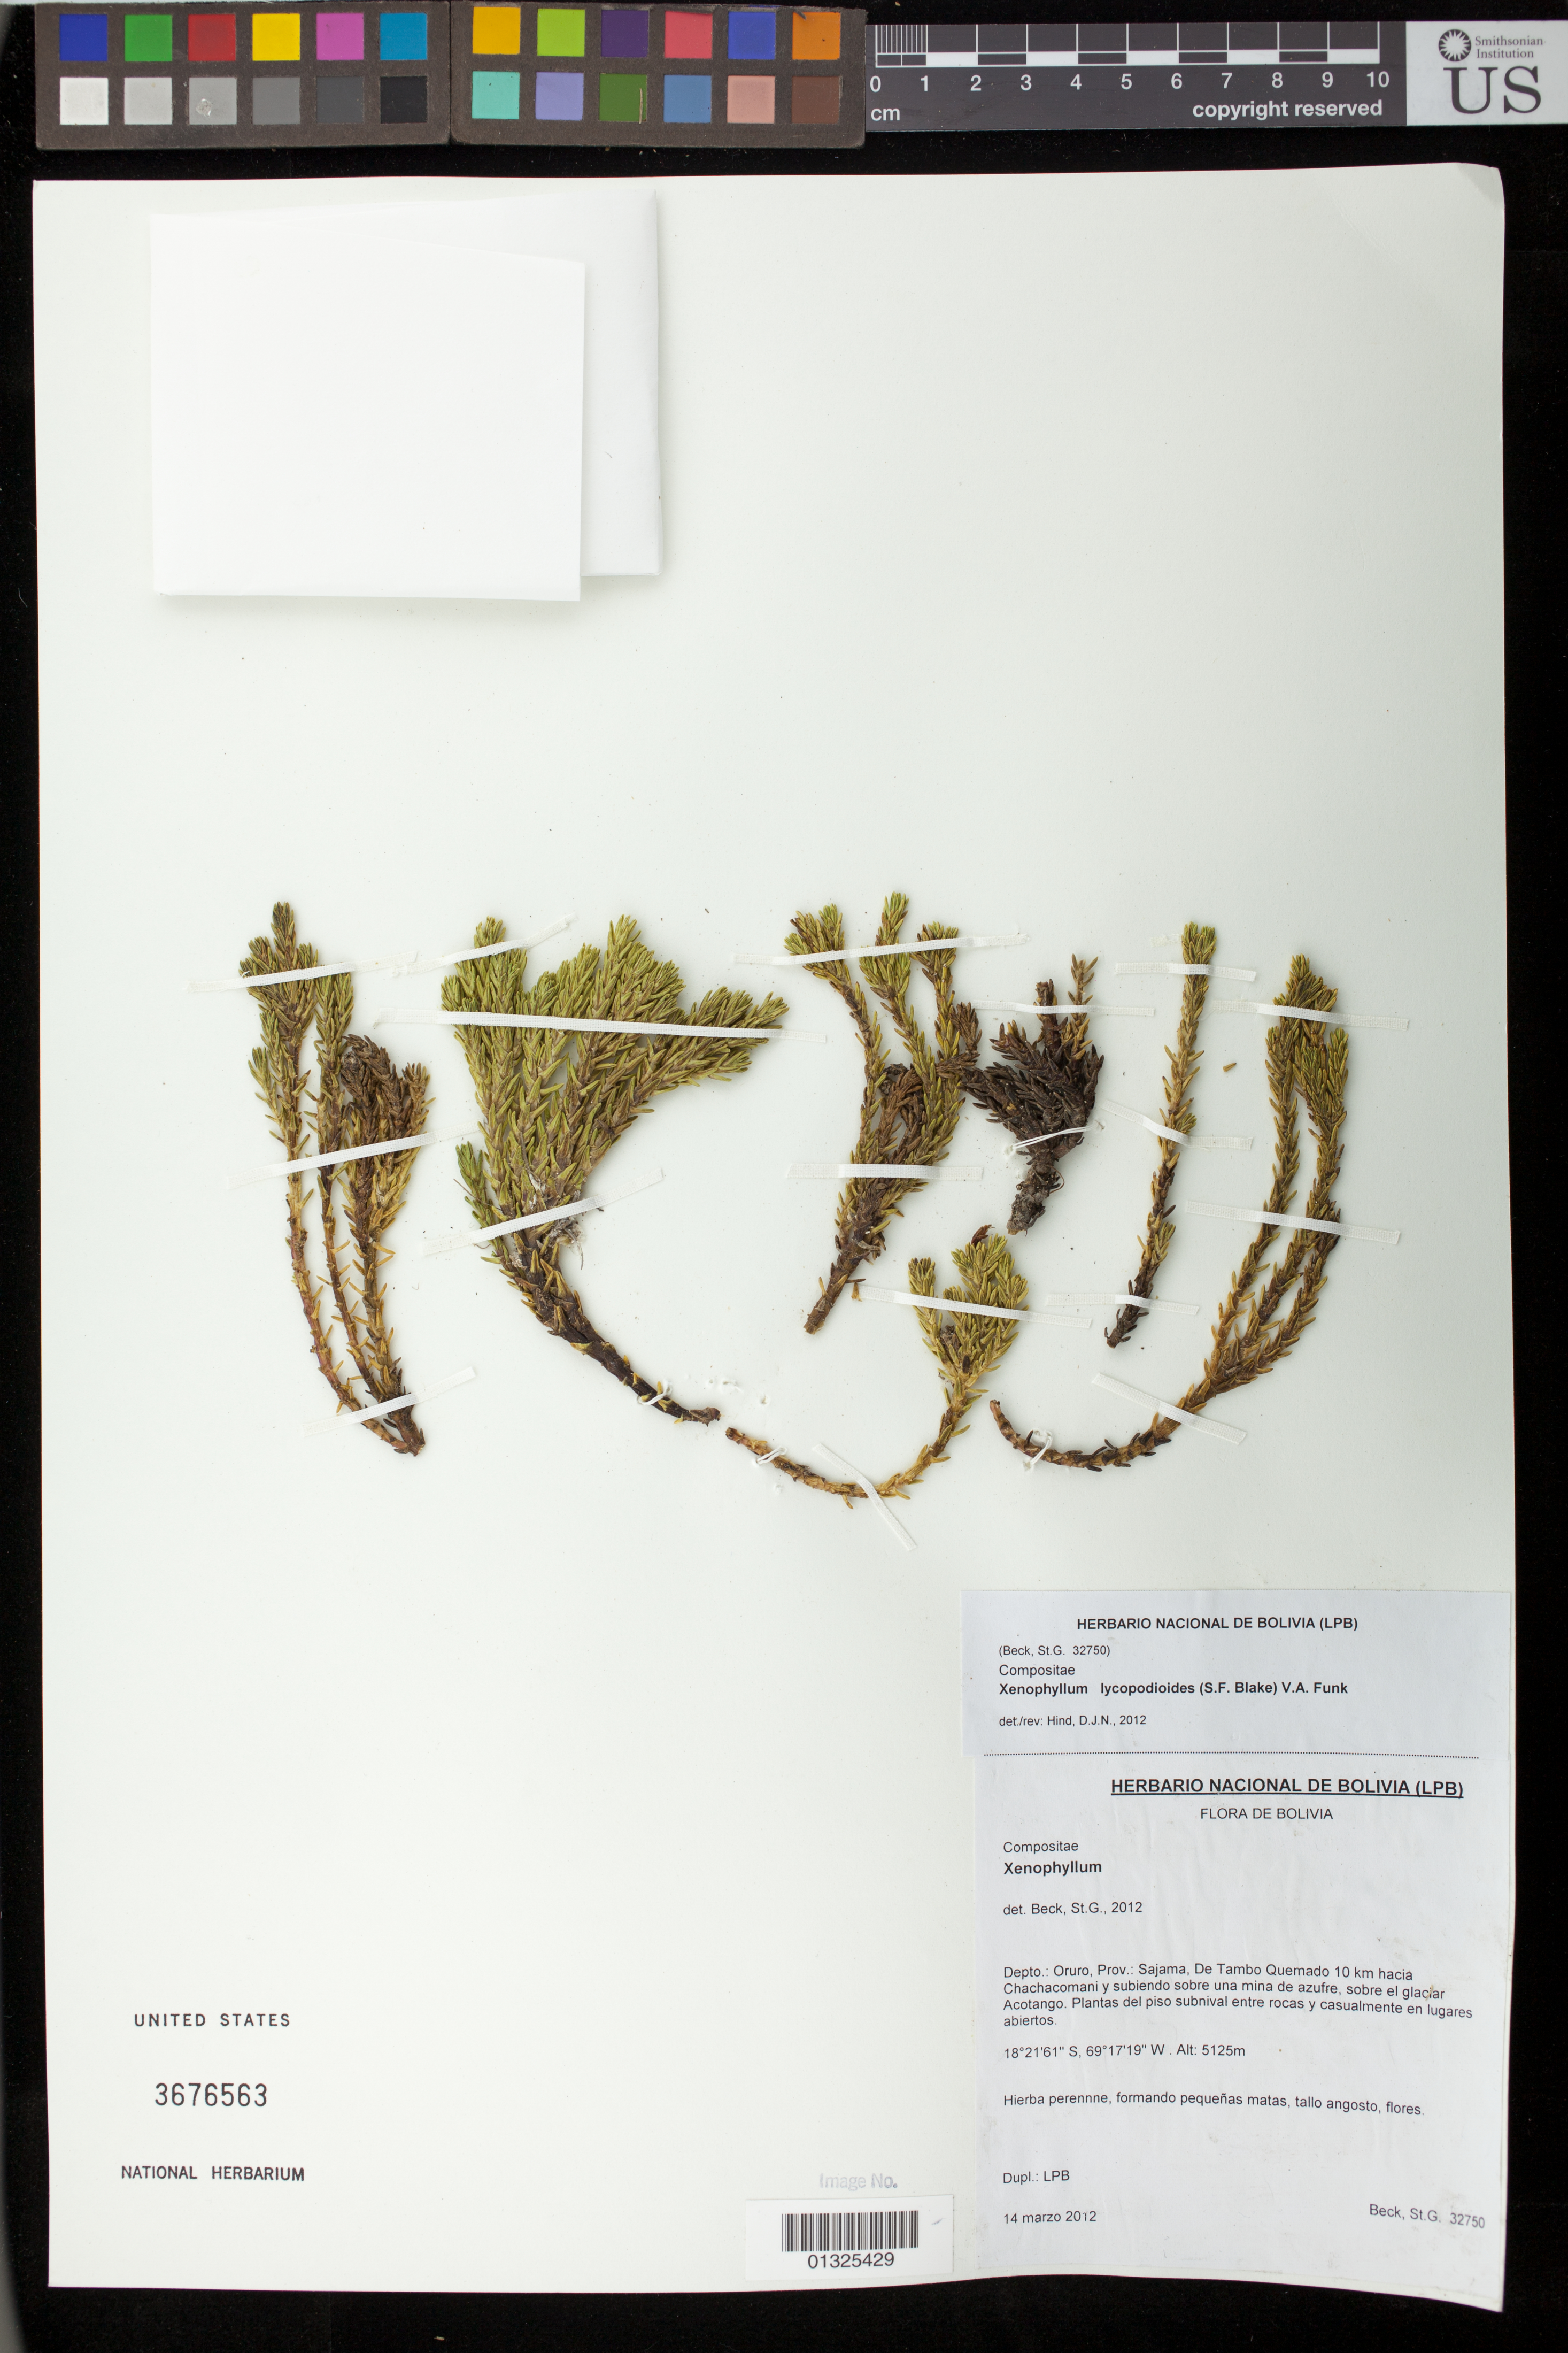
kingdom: Plantae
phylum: Tracheophyta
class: Magnoliopsida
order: Asterales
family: Asteraceae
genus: Xenophyllum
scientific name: Xenophyllum juniperium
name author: (Hieron.) J. Calvo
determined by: Calvo, Joel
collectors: S. G. Beck, F. Beck & M. Giorgetta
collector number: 32750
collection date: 2012-03-04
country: Bolivia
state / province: Potosi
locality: Prov.: Sud Chichas, Camino Mirador Boris, al Oeste en linea recta de la ciudad de Tupiza aprox. 11 km. Matorral abierto sobre ladera fuetemente inclinado. Pajonales y Matorrales de la Puna Xerofitica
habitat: Plantas del piso subnival entre rocas y casualmente en lagares abiertos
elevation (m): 3863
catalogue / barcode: US 3676563